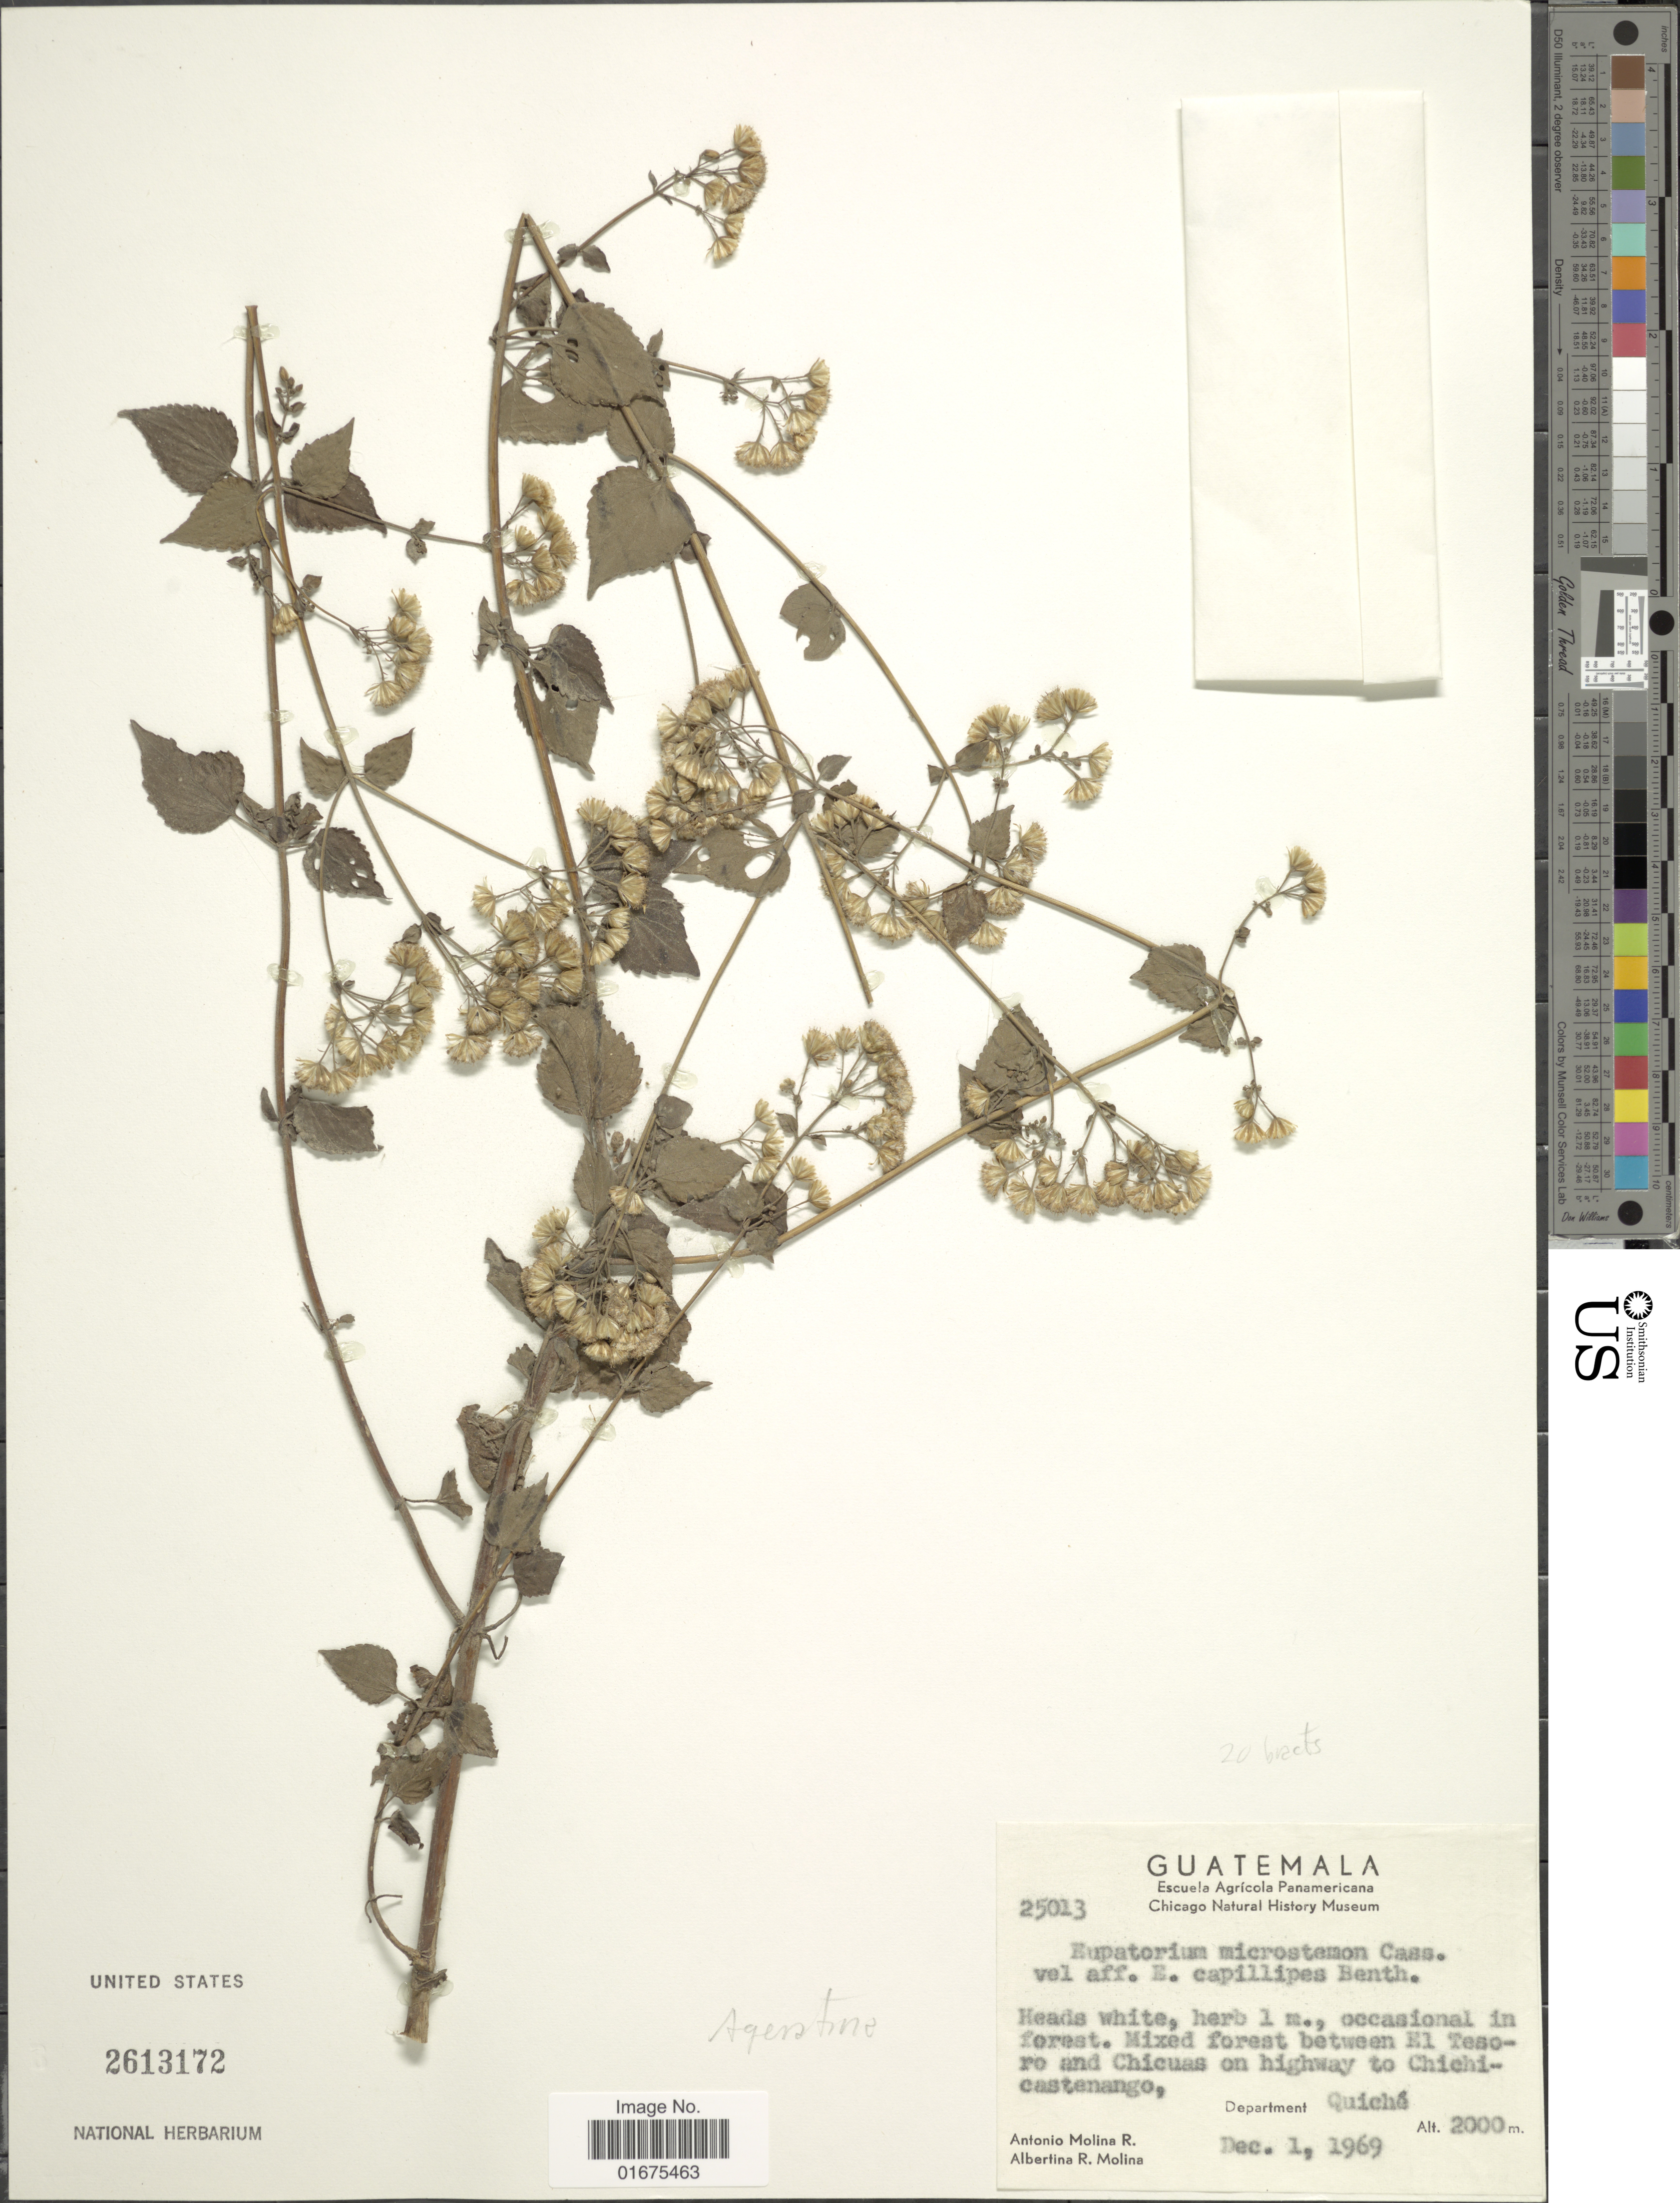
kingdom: Plantae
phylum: Tracheophyta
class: Magnoliopsida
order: Asterales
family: Asteraceae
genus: Ageratina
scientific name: Ageratina anchistea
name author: (Grashoff & Beaman) R.M. King & H. Rob.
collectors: A. Molina R. & A. R. Molina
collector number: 25013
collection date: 1969-12-01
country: Guatemala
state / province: El Quiché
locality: Mixed forest between El Tesoro and Chicuas on highway to Chichicastenango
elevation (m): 2000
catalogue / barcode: US 2613172